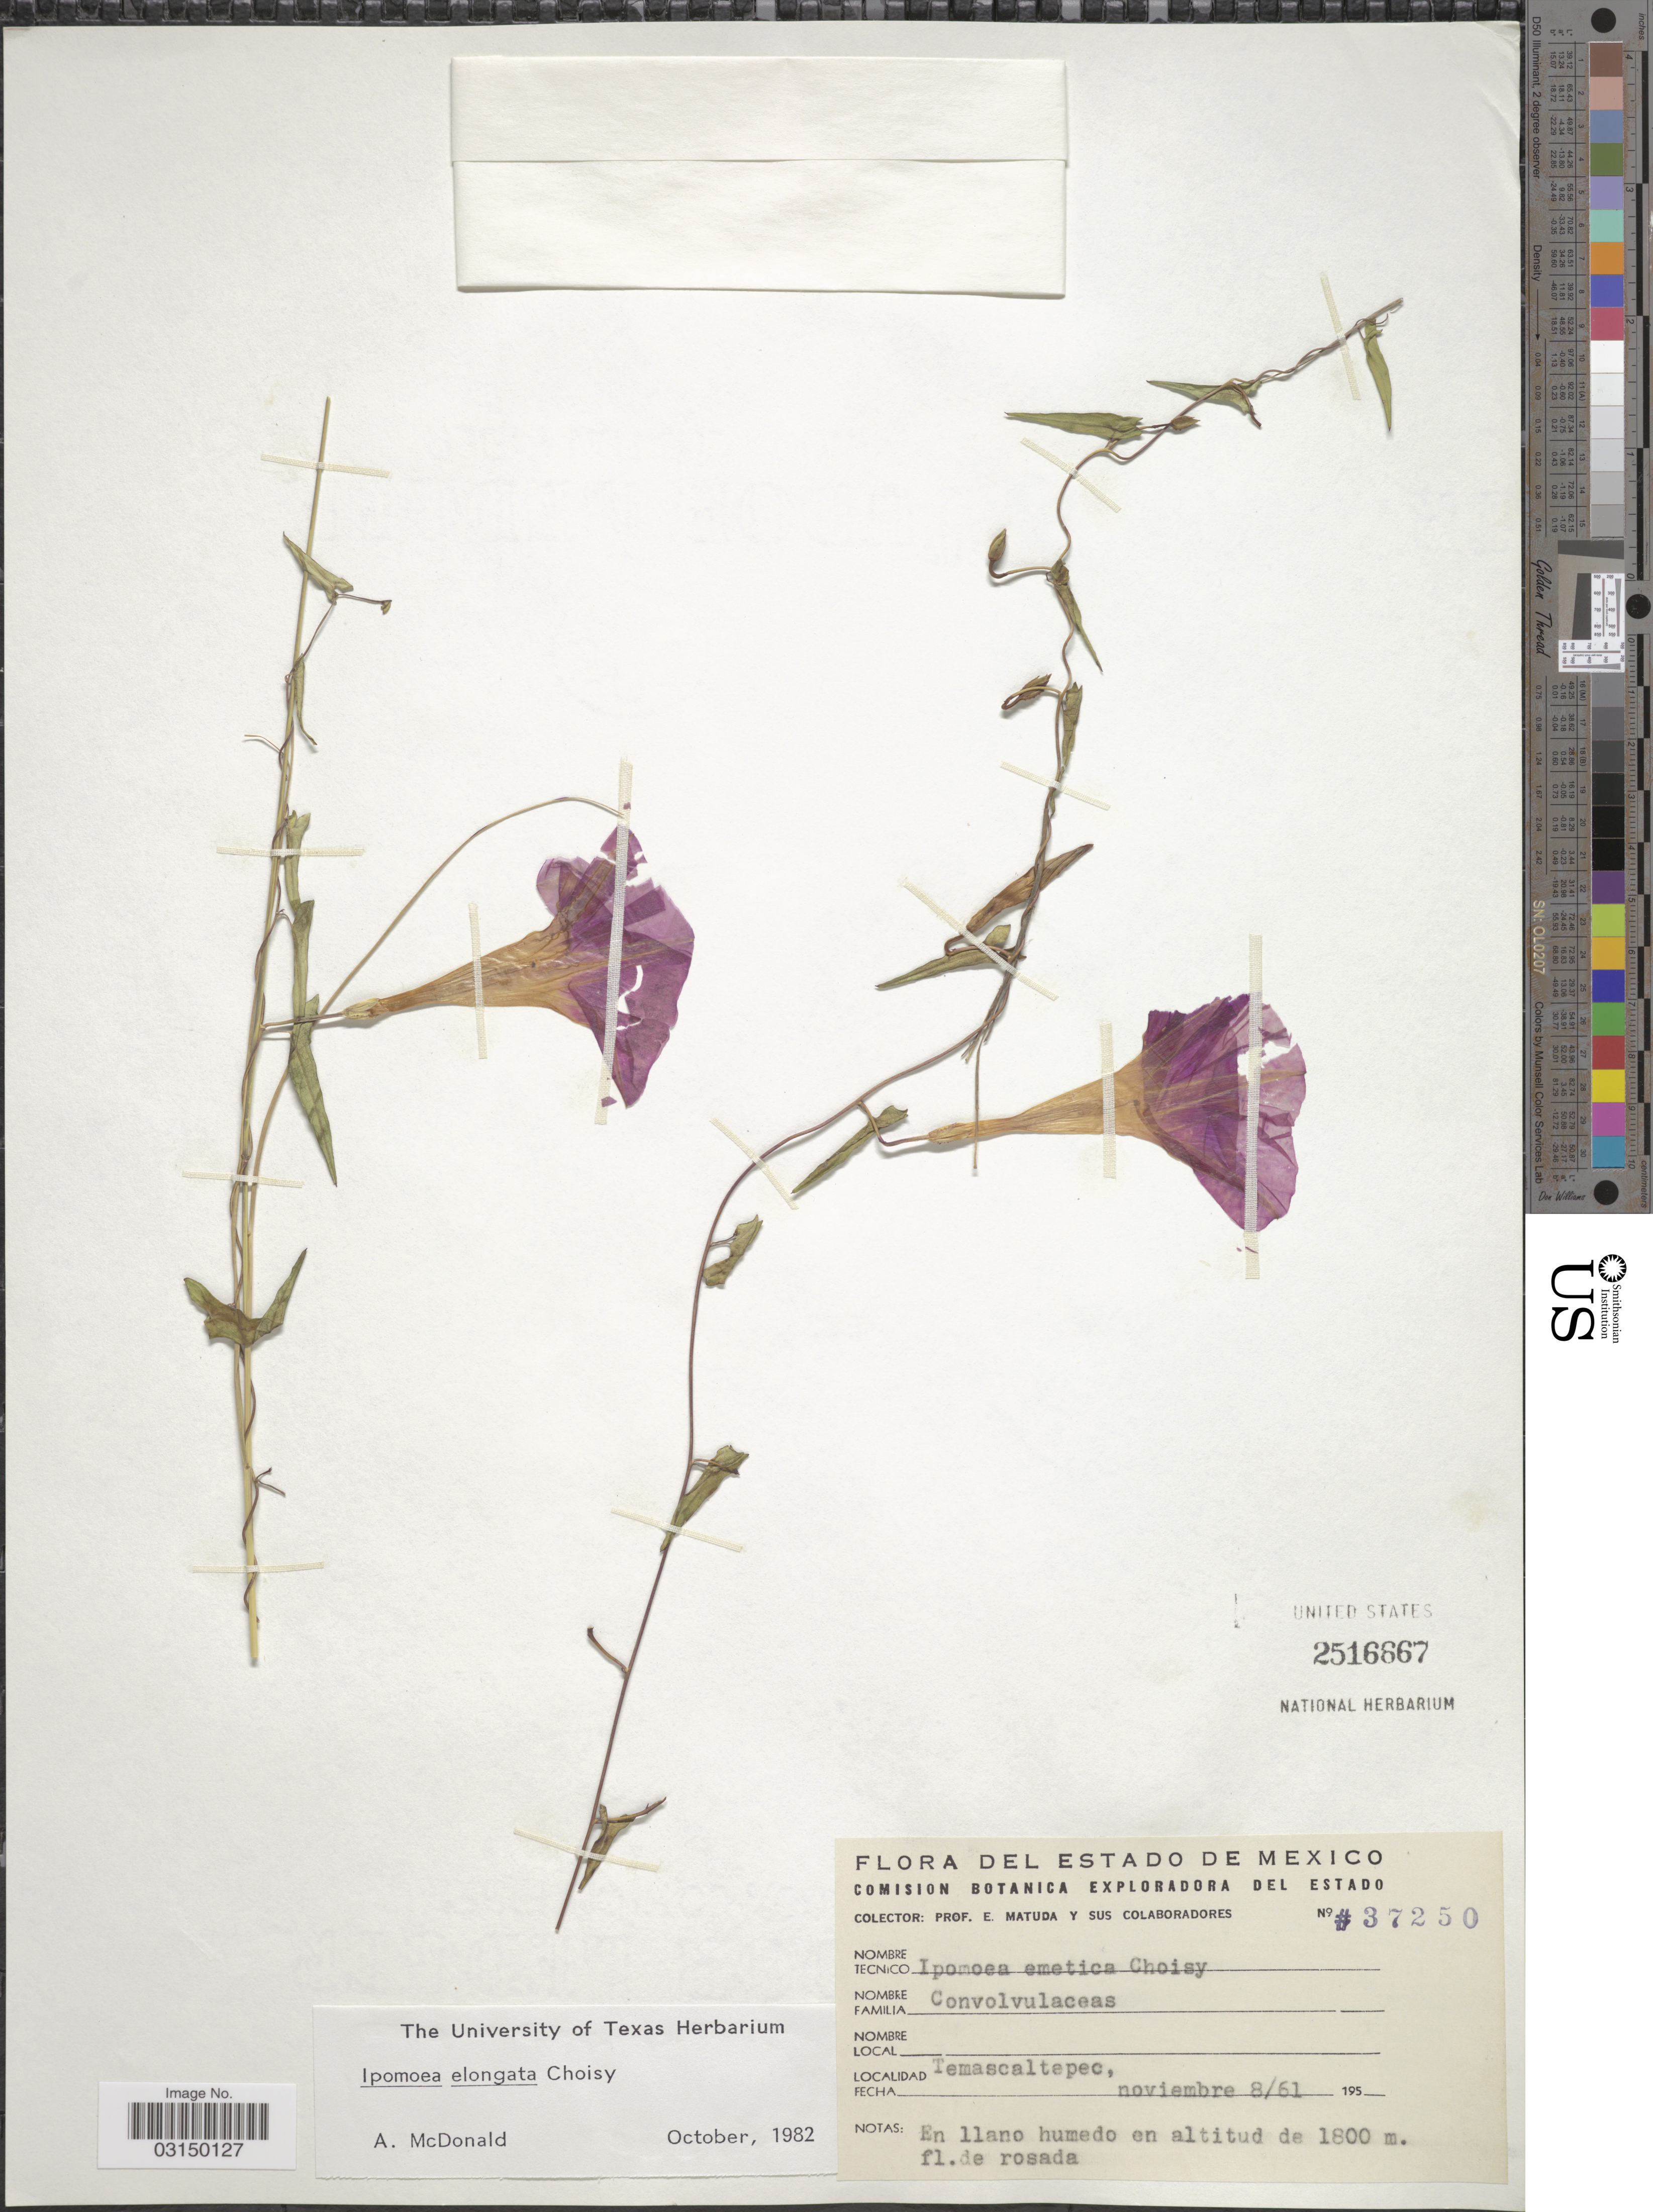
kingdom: Plantae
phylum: Tracheophyta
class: Magnoliopsida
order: Solanales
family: Convolvulaceae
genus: Ipomoea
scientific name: Ipomoea elongata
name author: Choisy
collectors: E. Matuda & et al.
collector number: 37250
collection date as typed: Transcribed d/m/y: 8/11/61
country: Mexico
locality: Temascaltepec.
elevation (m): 1800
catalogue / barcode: US 2516667